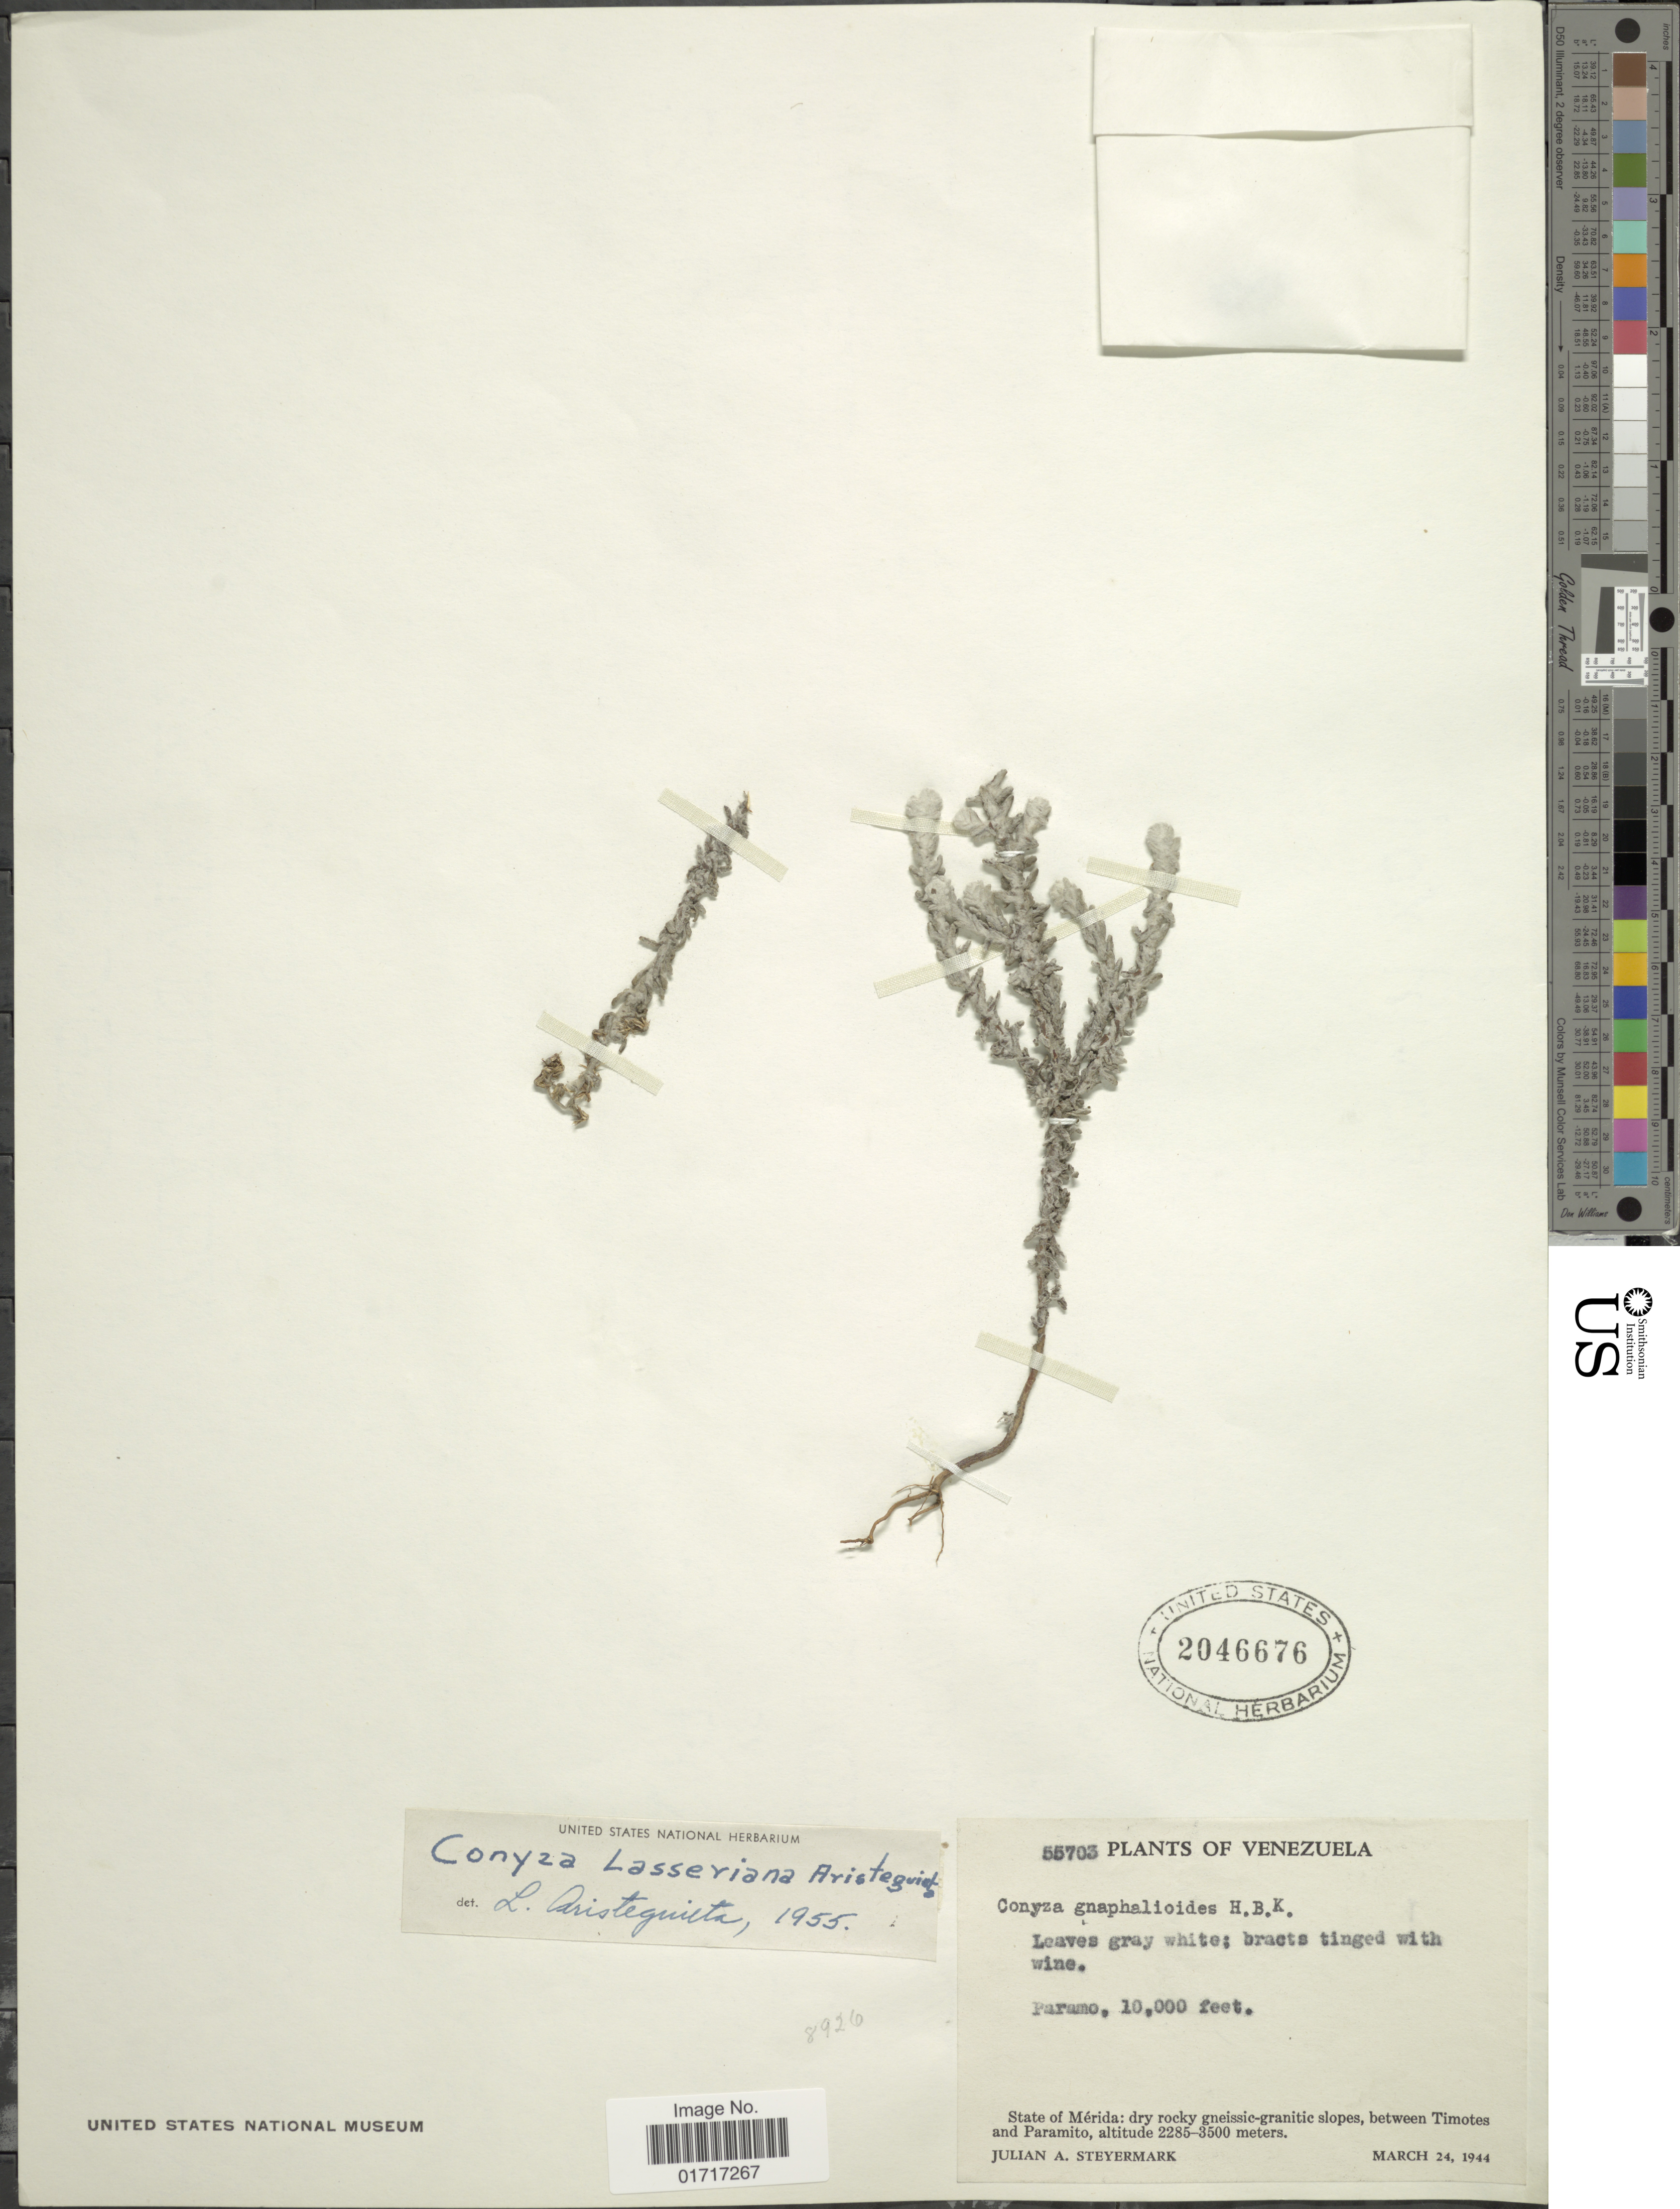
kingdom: Plantae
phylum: Tracheophyta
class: Magnoliopsida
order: Asterales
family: Asteraceae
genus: Conyza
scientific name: Conyza lasseriana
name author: Aristeg.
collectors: J. Steyermark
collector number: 55703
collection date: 1944-03-24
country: Venezuela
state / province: Mérida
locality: dry rocky gneissic-granitic slopes, between Timotes and Paramito. Paramo.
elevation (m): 3048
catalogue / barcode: US 2046676